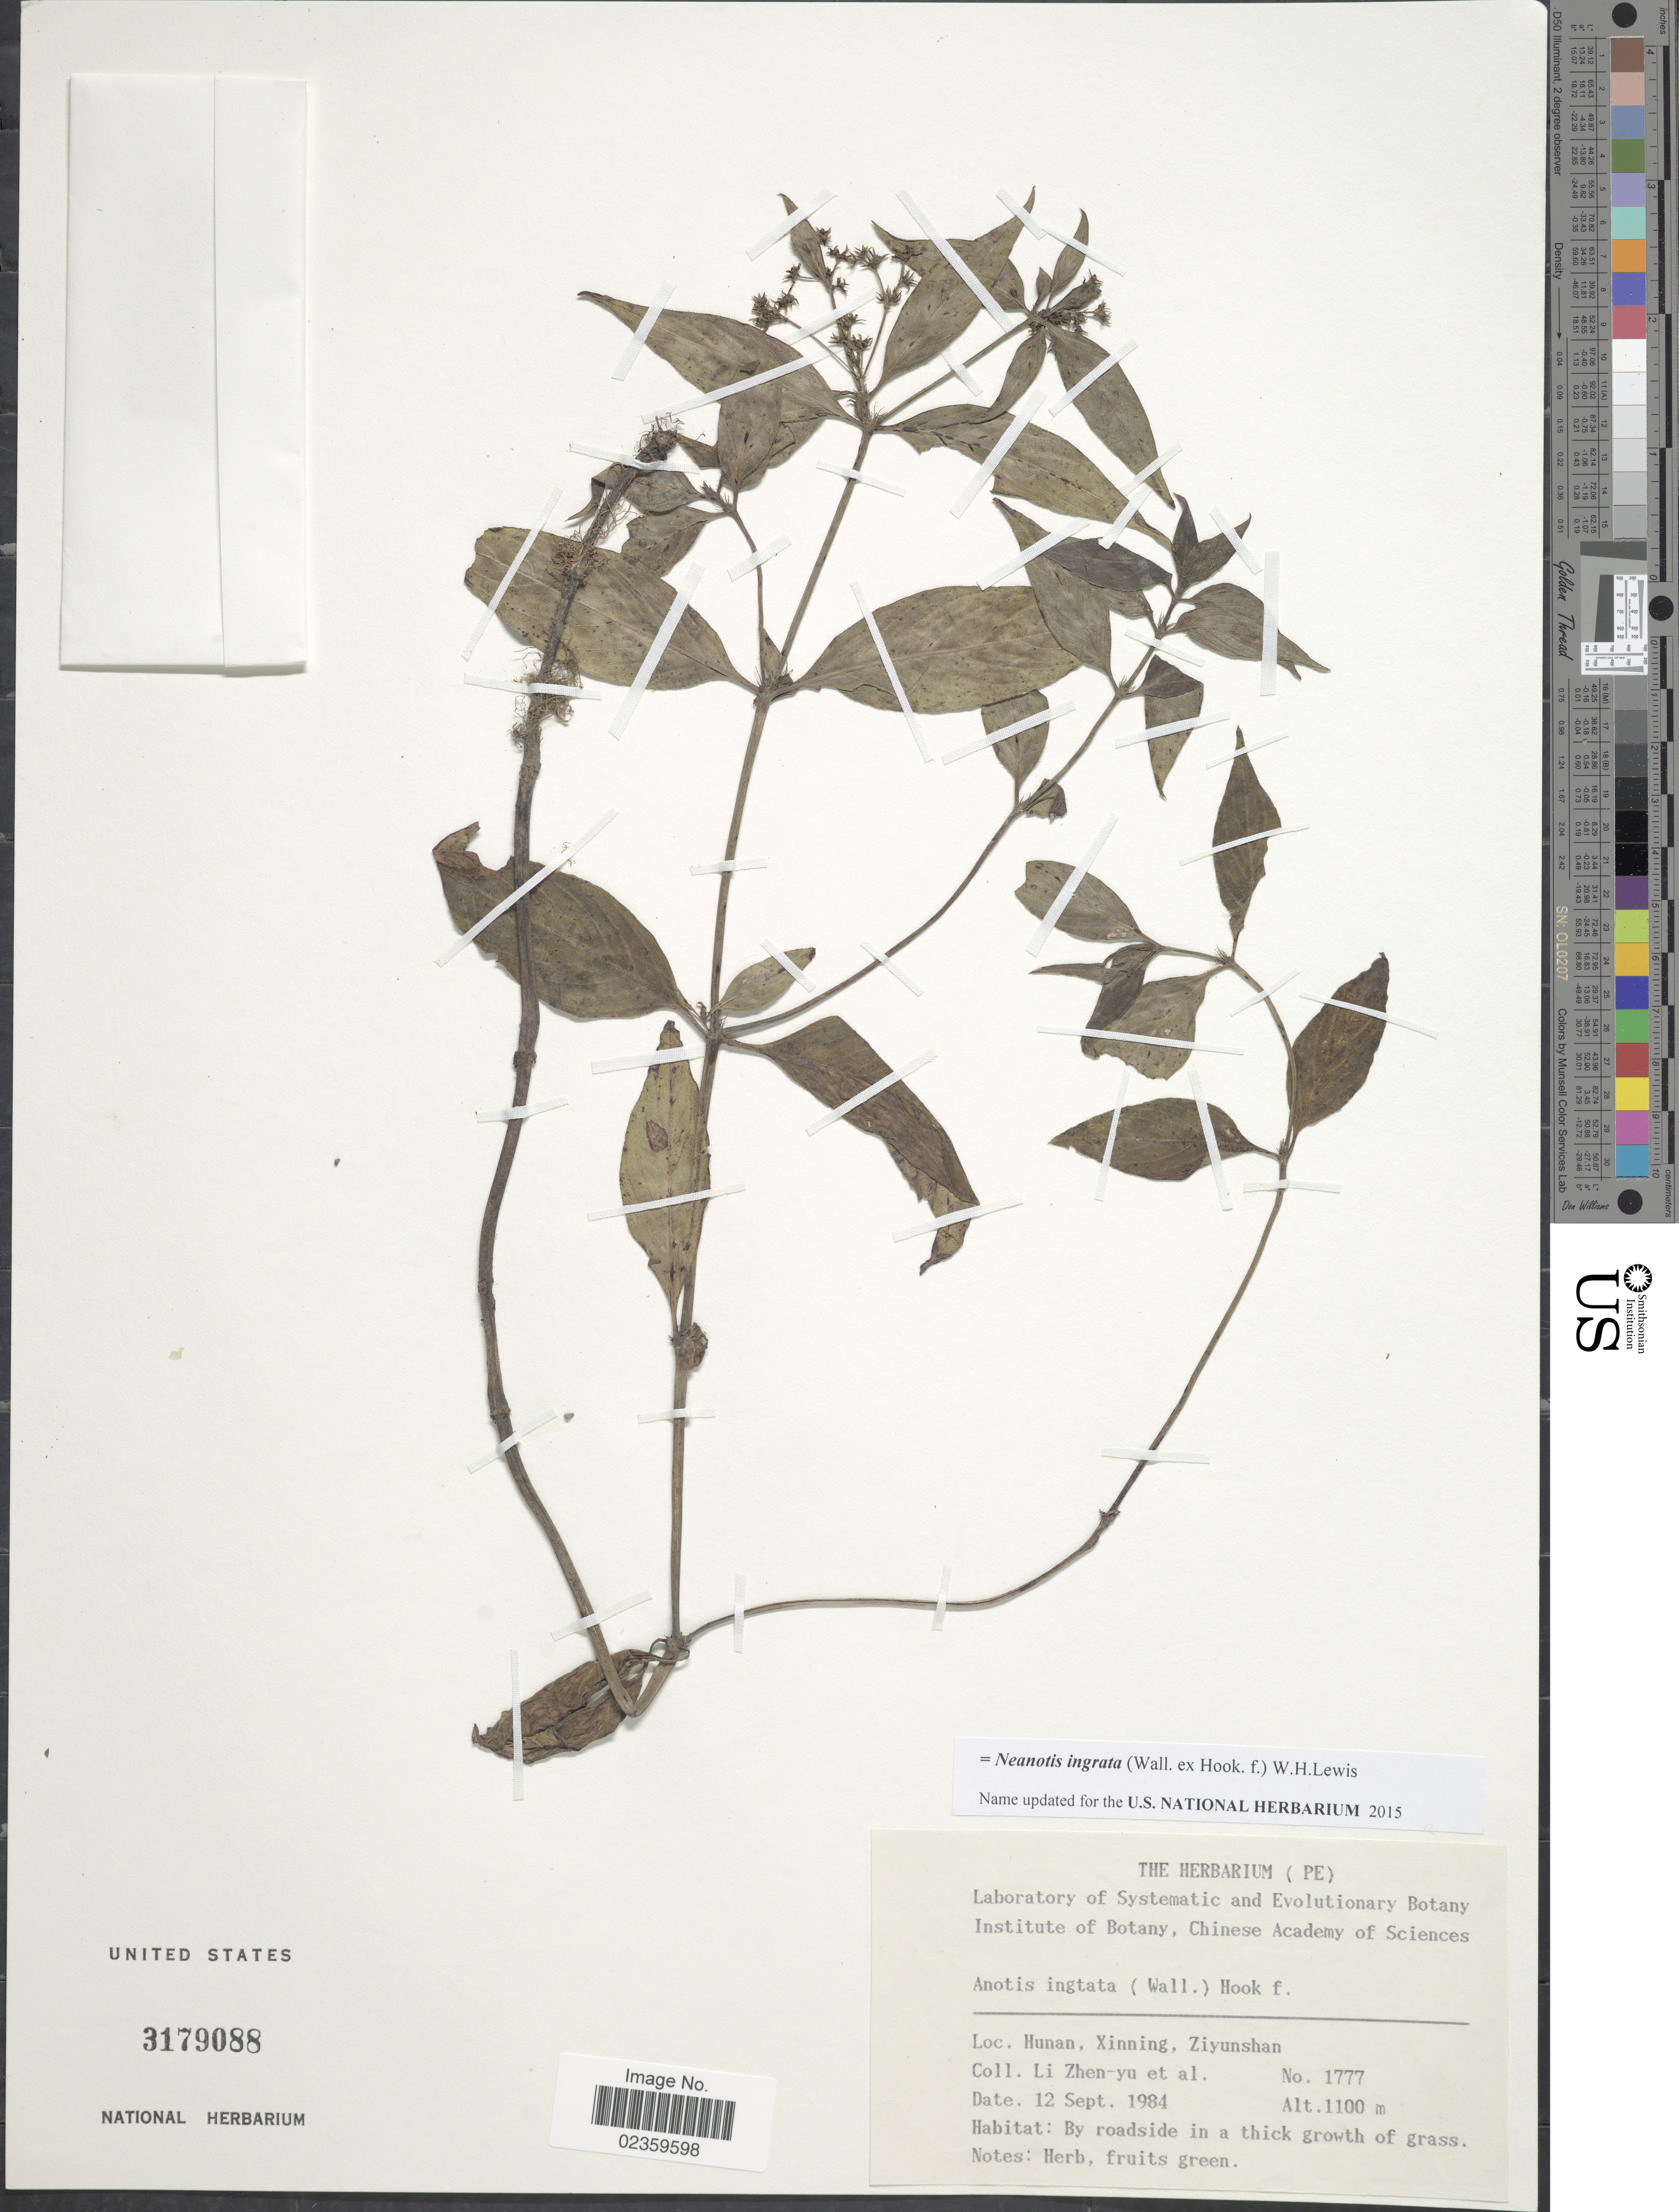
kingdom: Plantae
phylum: Tracheophyta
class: Magnoliopsida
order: Gentianales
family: Rubiaceae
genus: Neanotis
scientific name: Neanotis ingrata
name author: (Wall. ex Hook. f.) W.H. Lewis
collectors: Z. Y. Li & et al.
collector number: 1777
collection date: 1984-09-12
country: China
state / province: Hunan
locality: Hunan, Xinning, Ziyunshan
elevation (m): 1100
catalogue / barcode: US 3179088